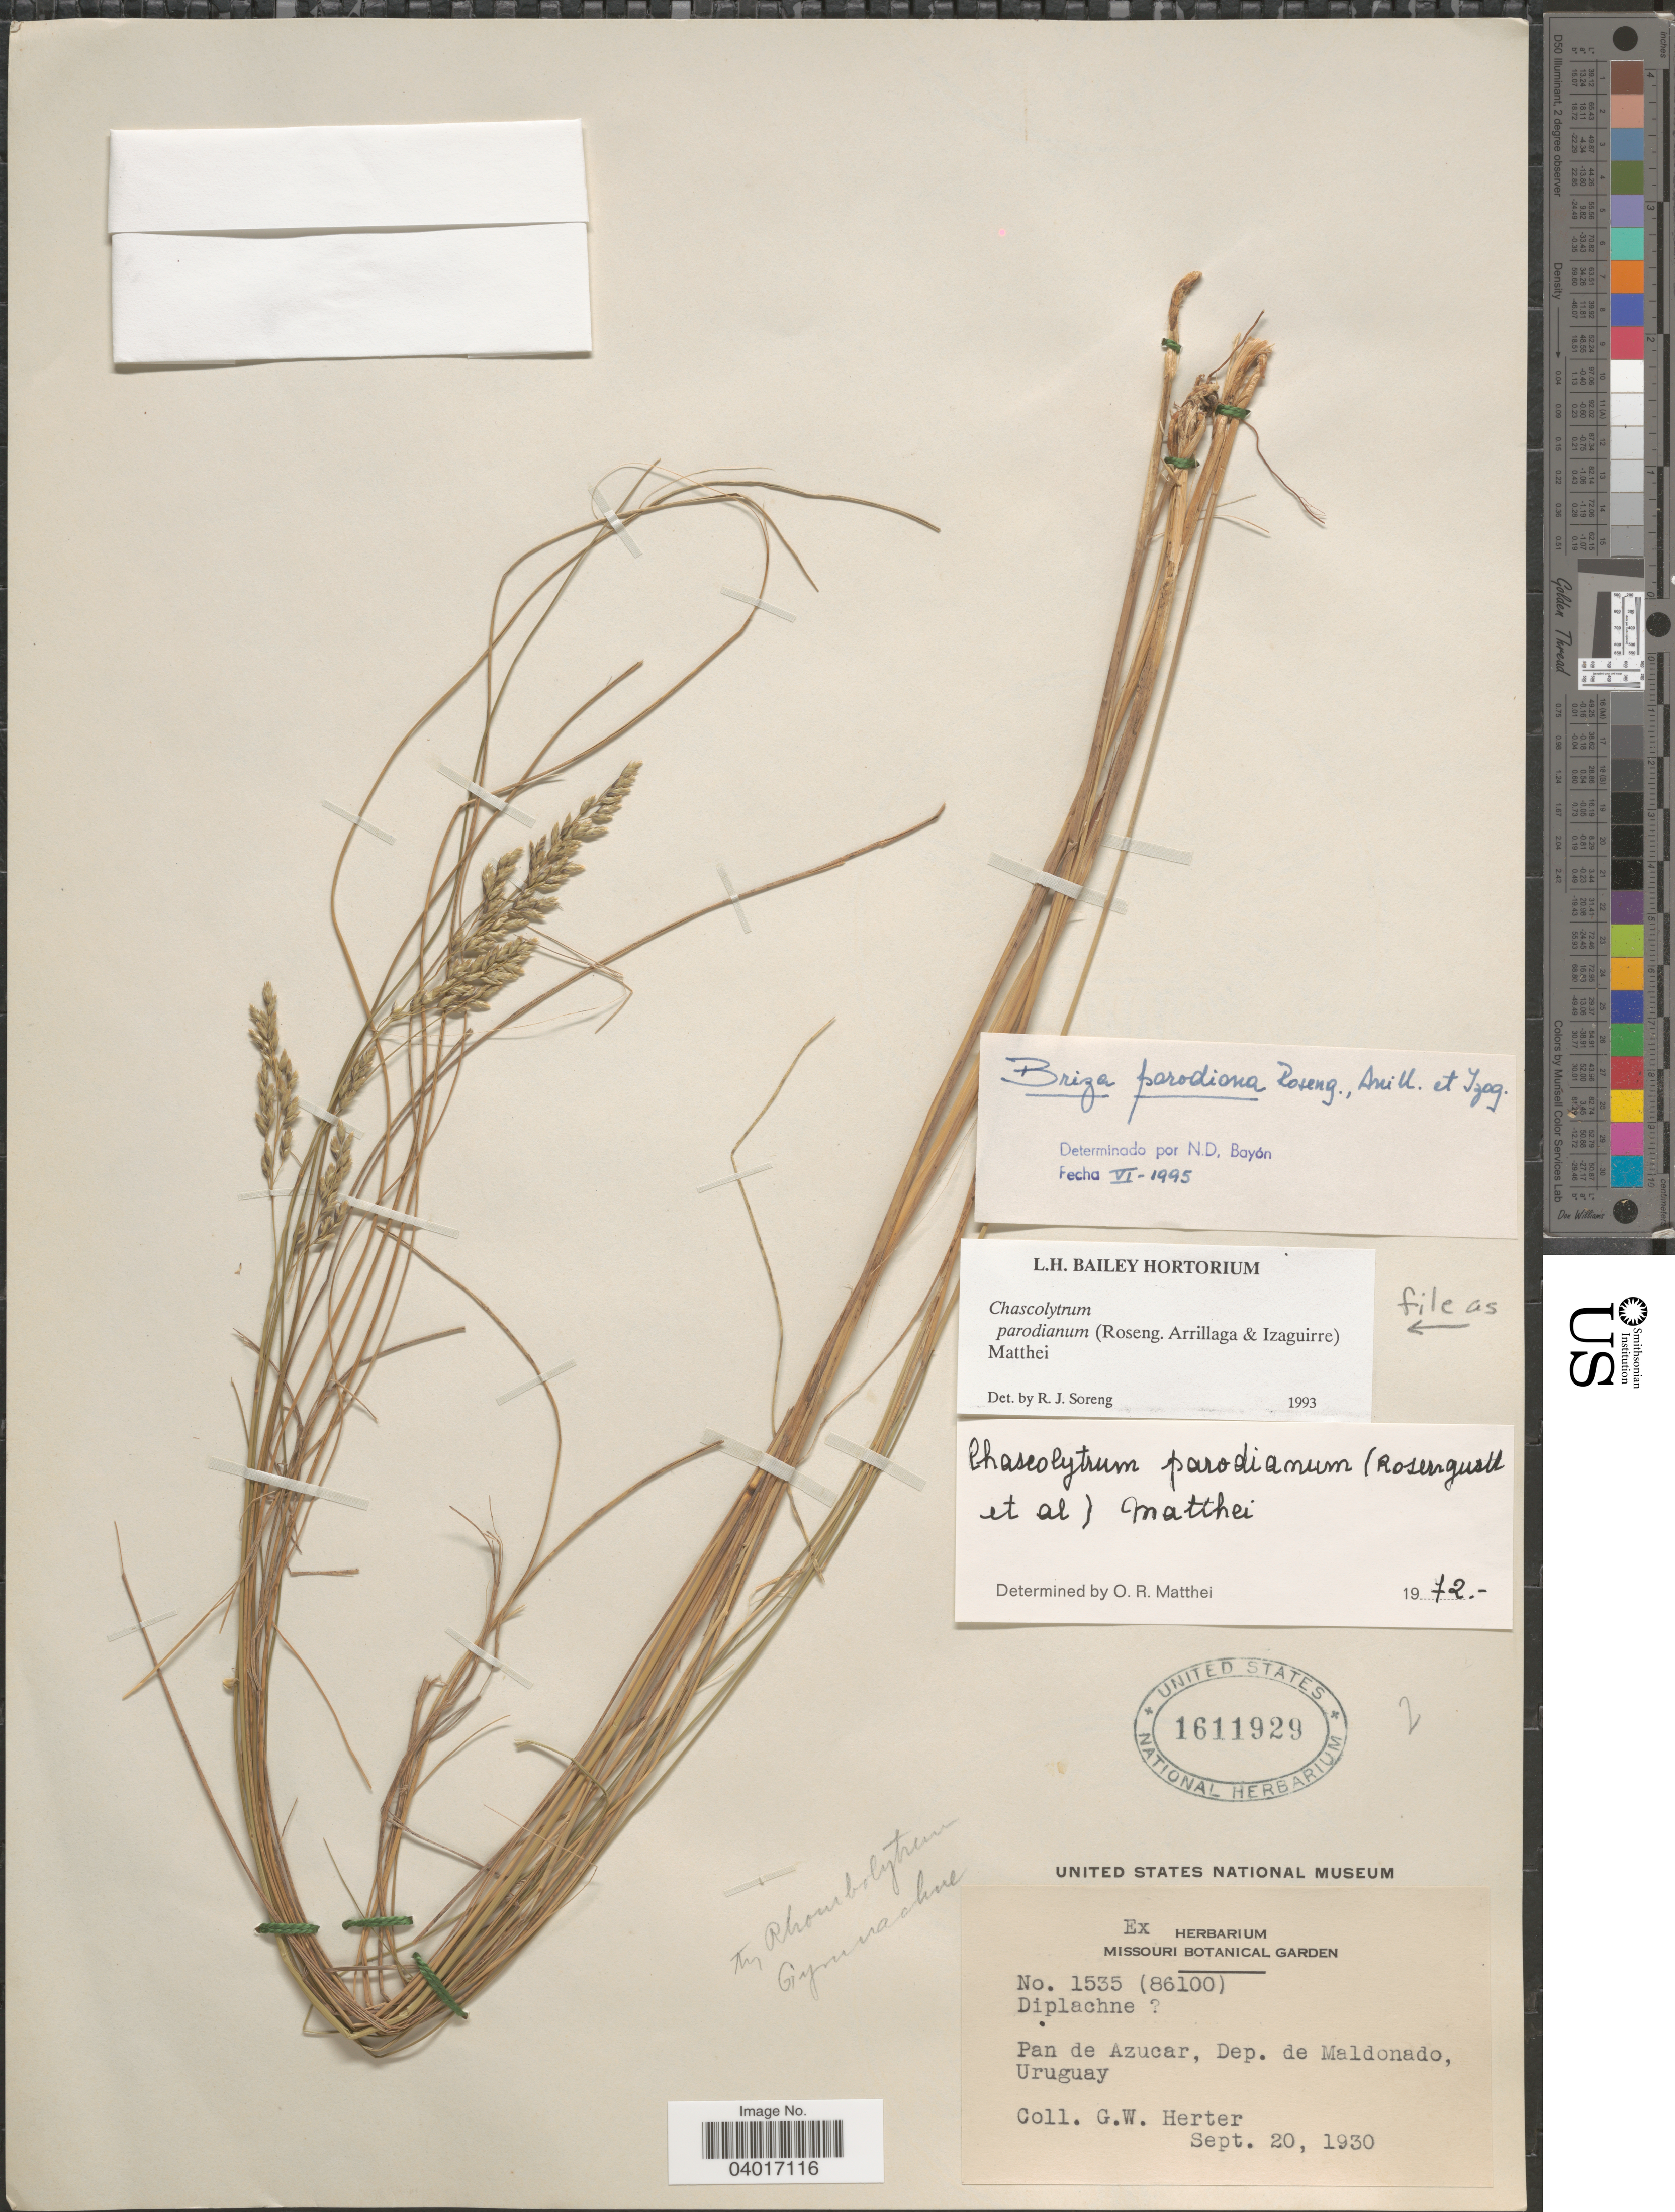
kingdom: Plantae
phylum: Tracheophyta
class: Liliopsida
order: Poales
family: Poaceae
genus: Boldrinia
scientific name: Boldrinia parodiana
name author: (Roseng. et al.) L.N. Silva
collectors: G. Herter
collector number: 1535 (86100)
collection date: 1930-09-20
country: Uruguay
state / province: Maldonado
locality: Pan de Azucar, Dep. de Maldonado.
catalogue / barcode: US 1611929